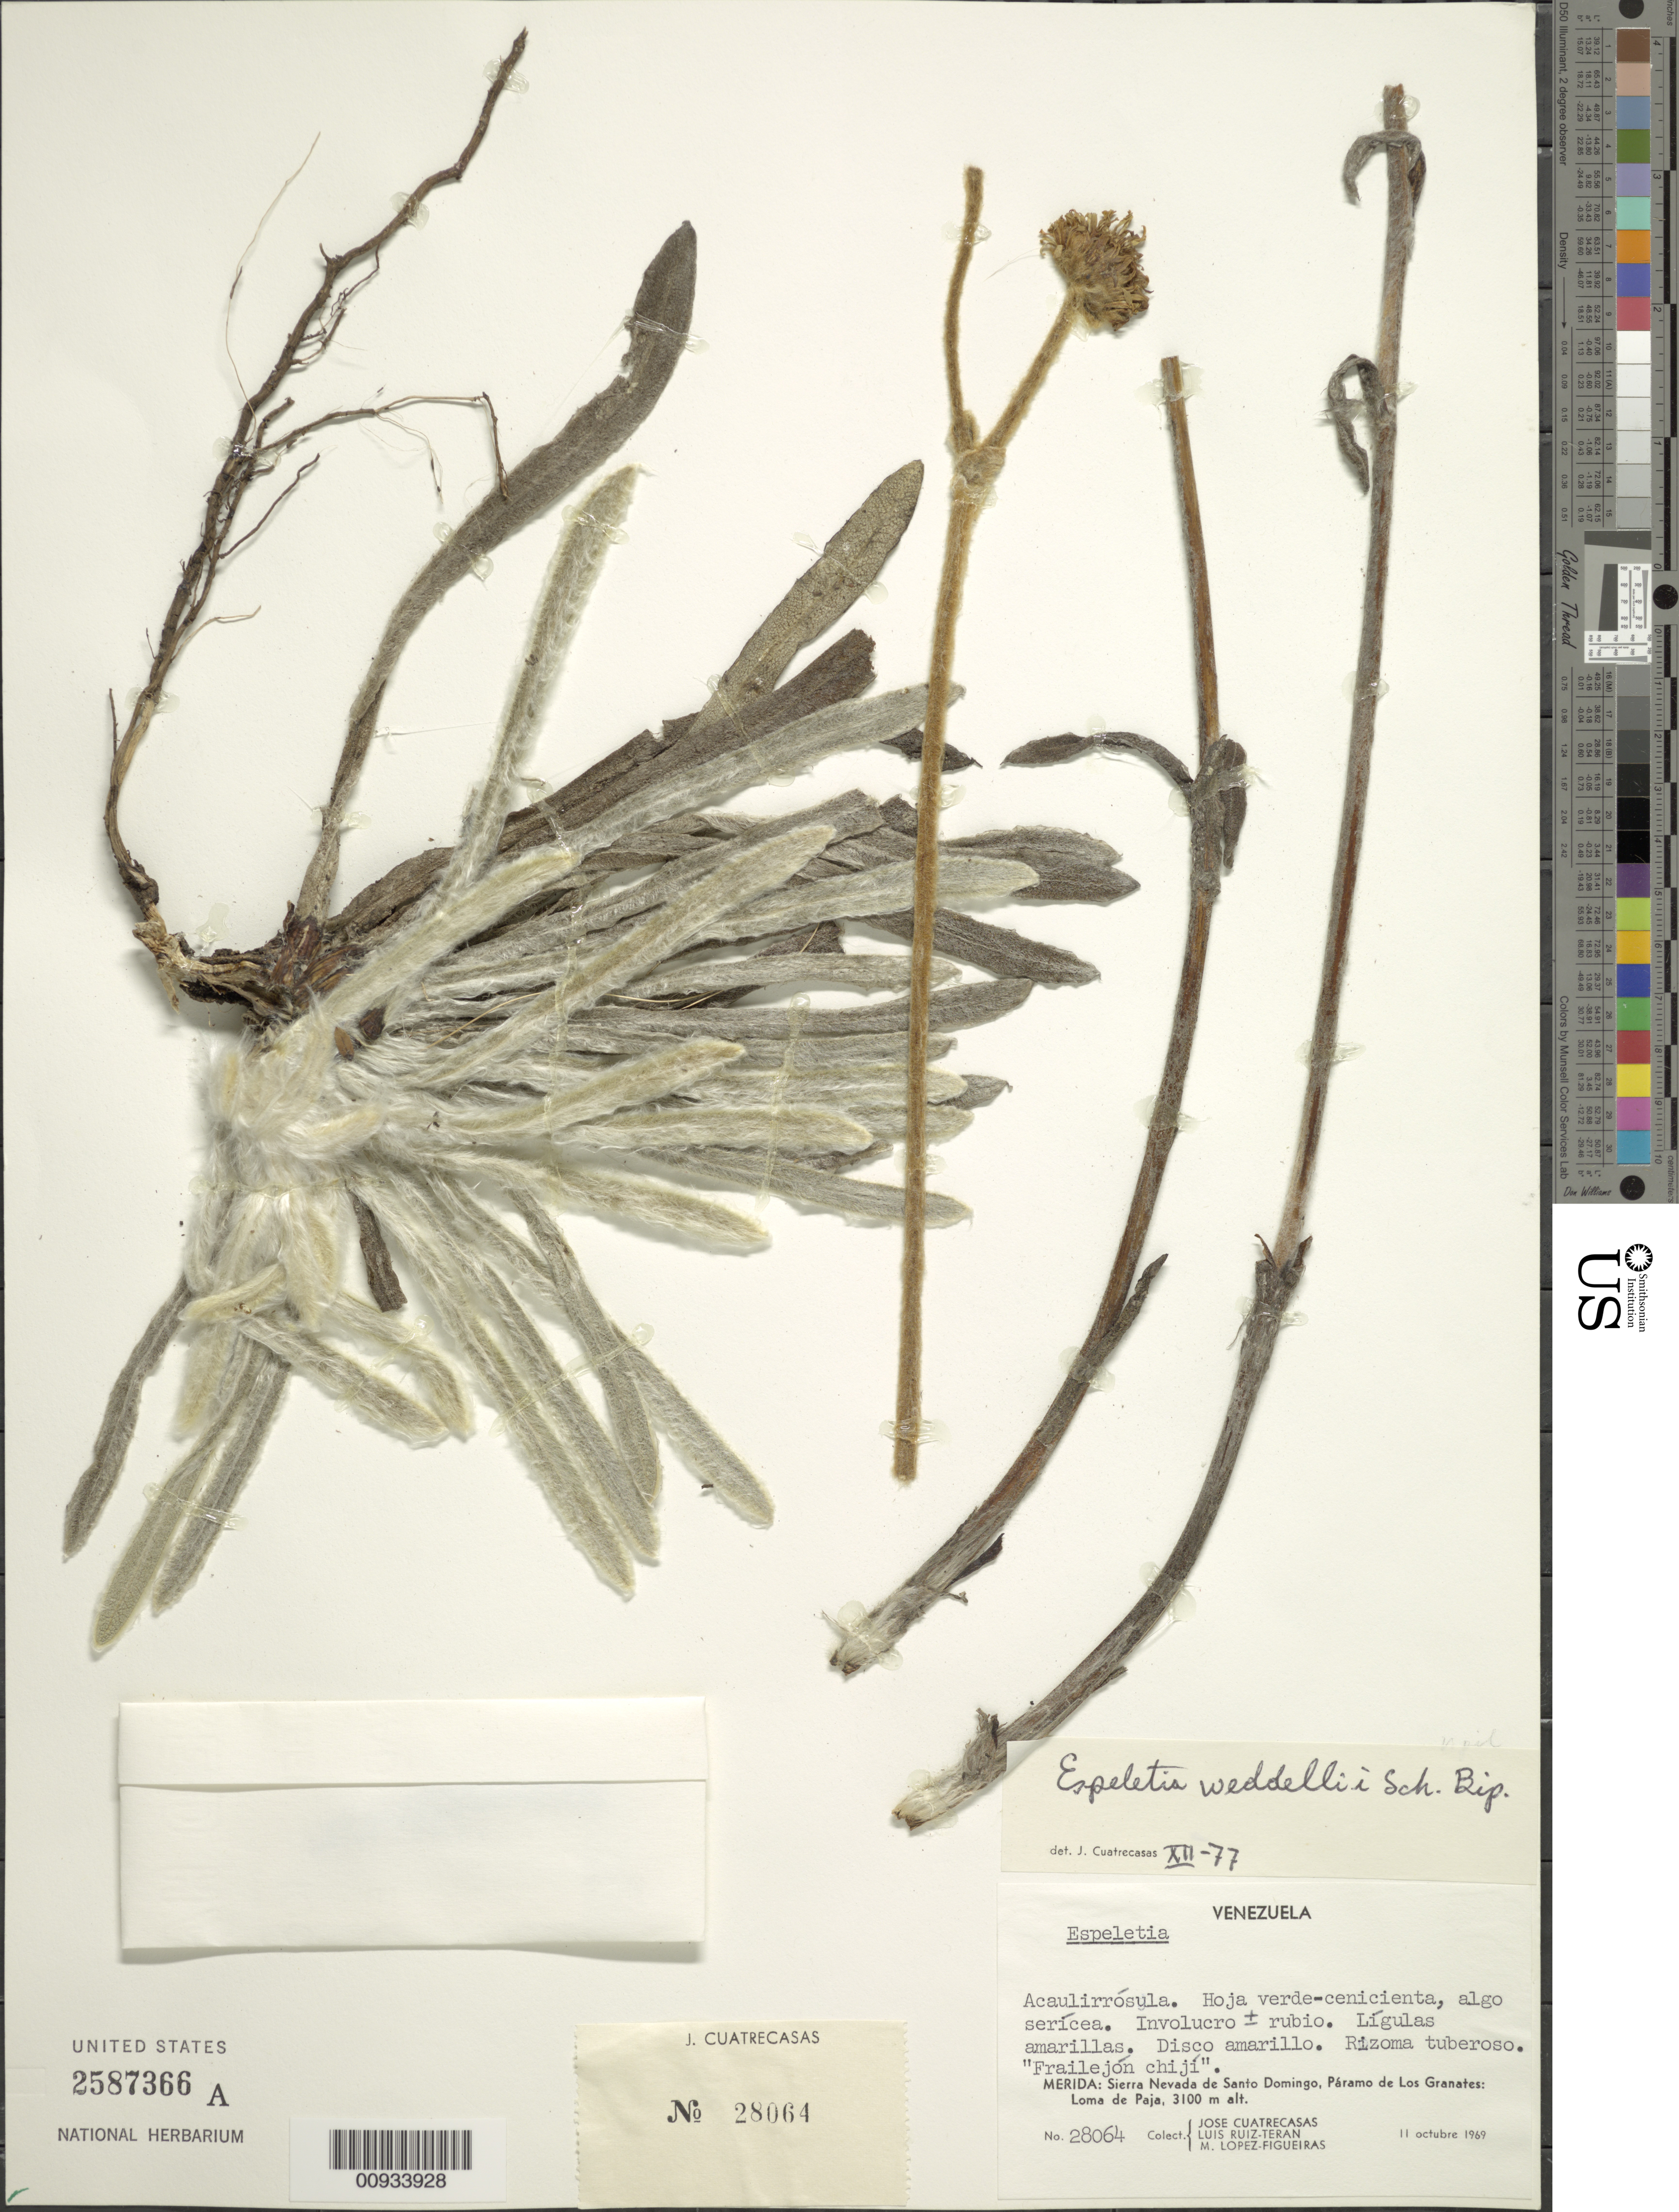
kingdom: Plantae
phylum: Tracheophyta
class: Magnoliopsida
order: Asterales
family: Asteraceae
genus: Espeletia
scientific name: Espeletia weddellii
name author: Sch. Bip. ex Wedd.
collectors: J. Cuatrecasas, L. E. Ruíz-Terán & M. López Figueiras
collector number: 28064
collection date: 1969-10-11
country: Venezuela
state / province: Mérida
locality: Páramo de Los Granates. Loma de Paja, Sierra Nevada de Santo Domingo.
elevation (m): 3100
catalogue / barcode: US 2587366A